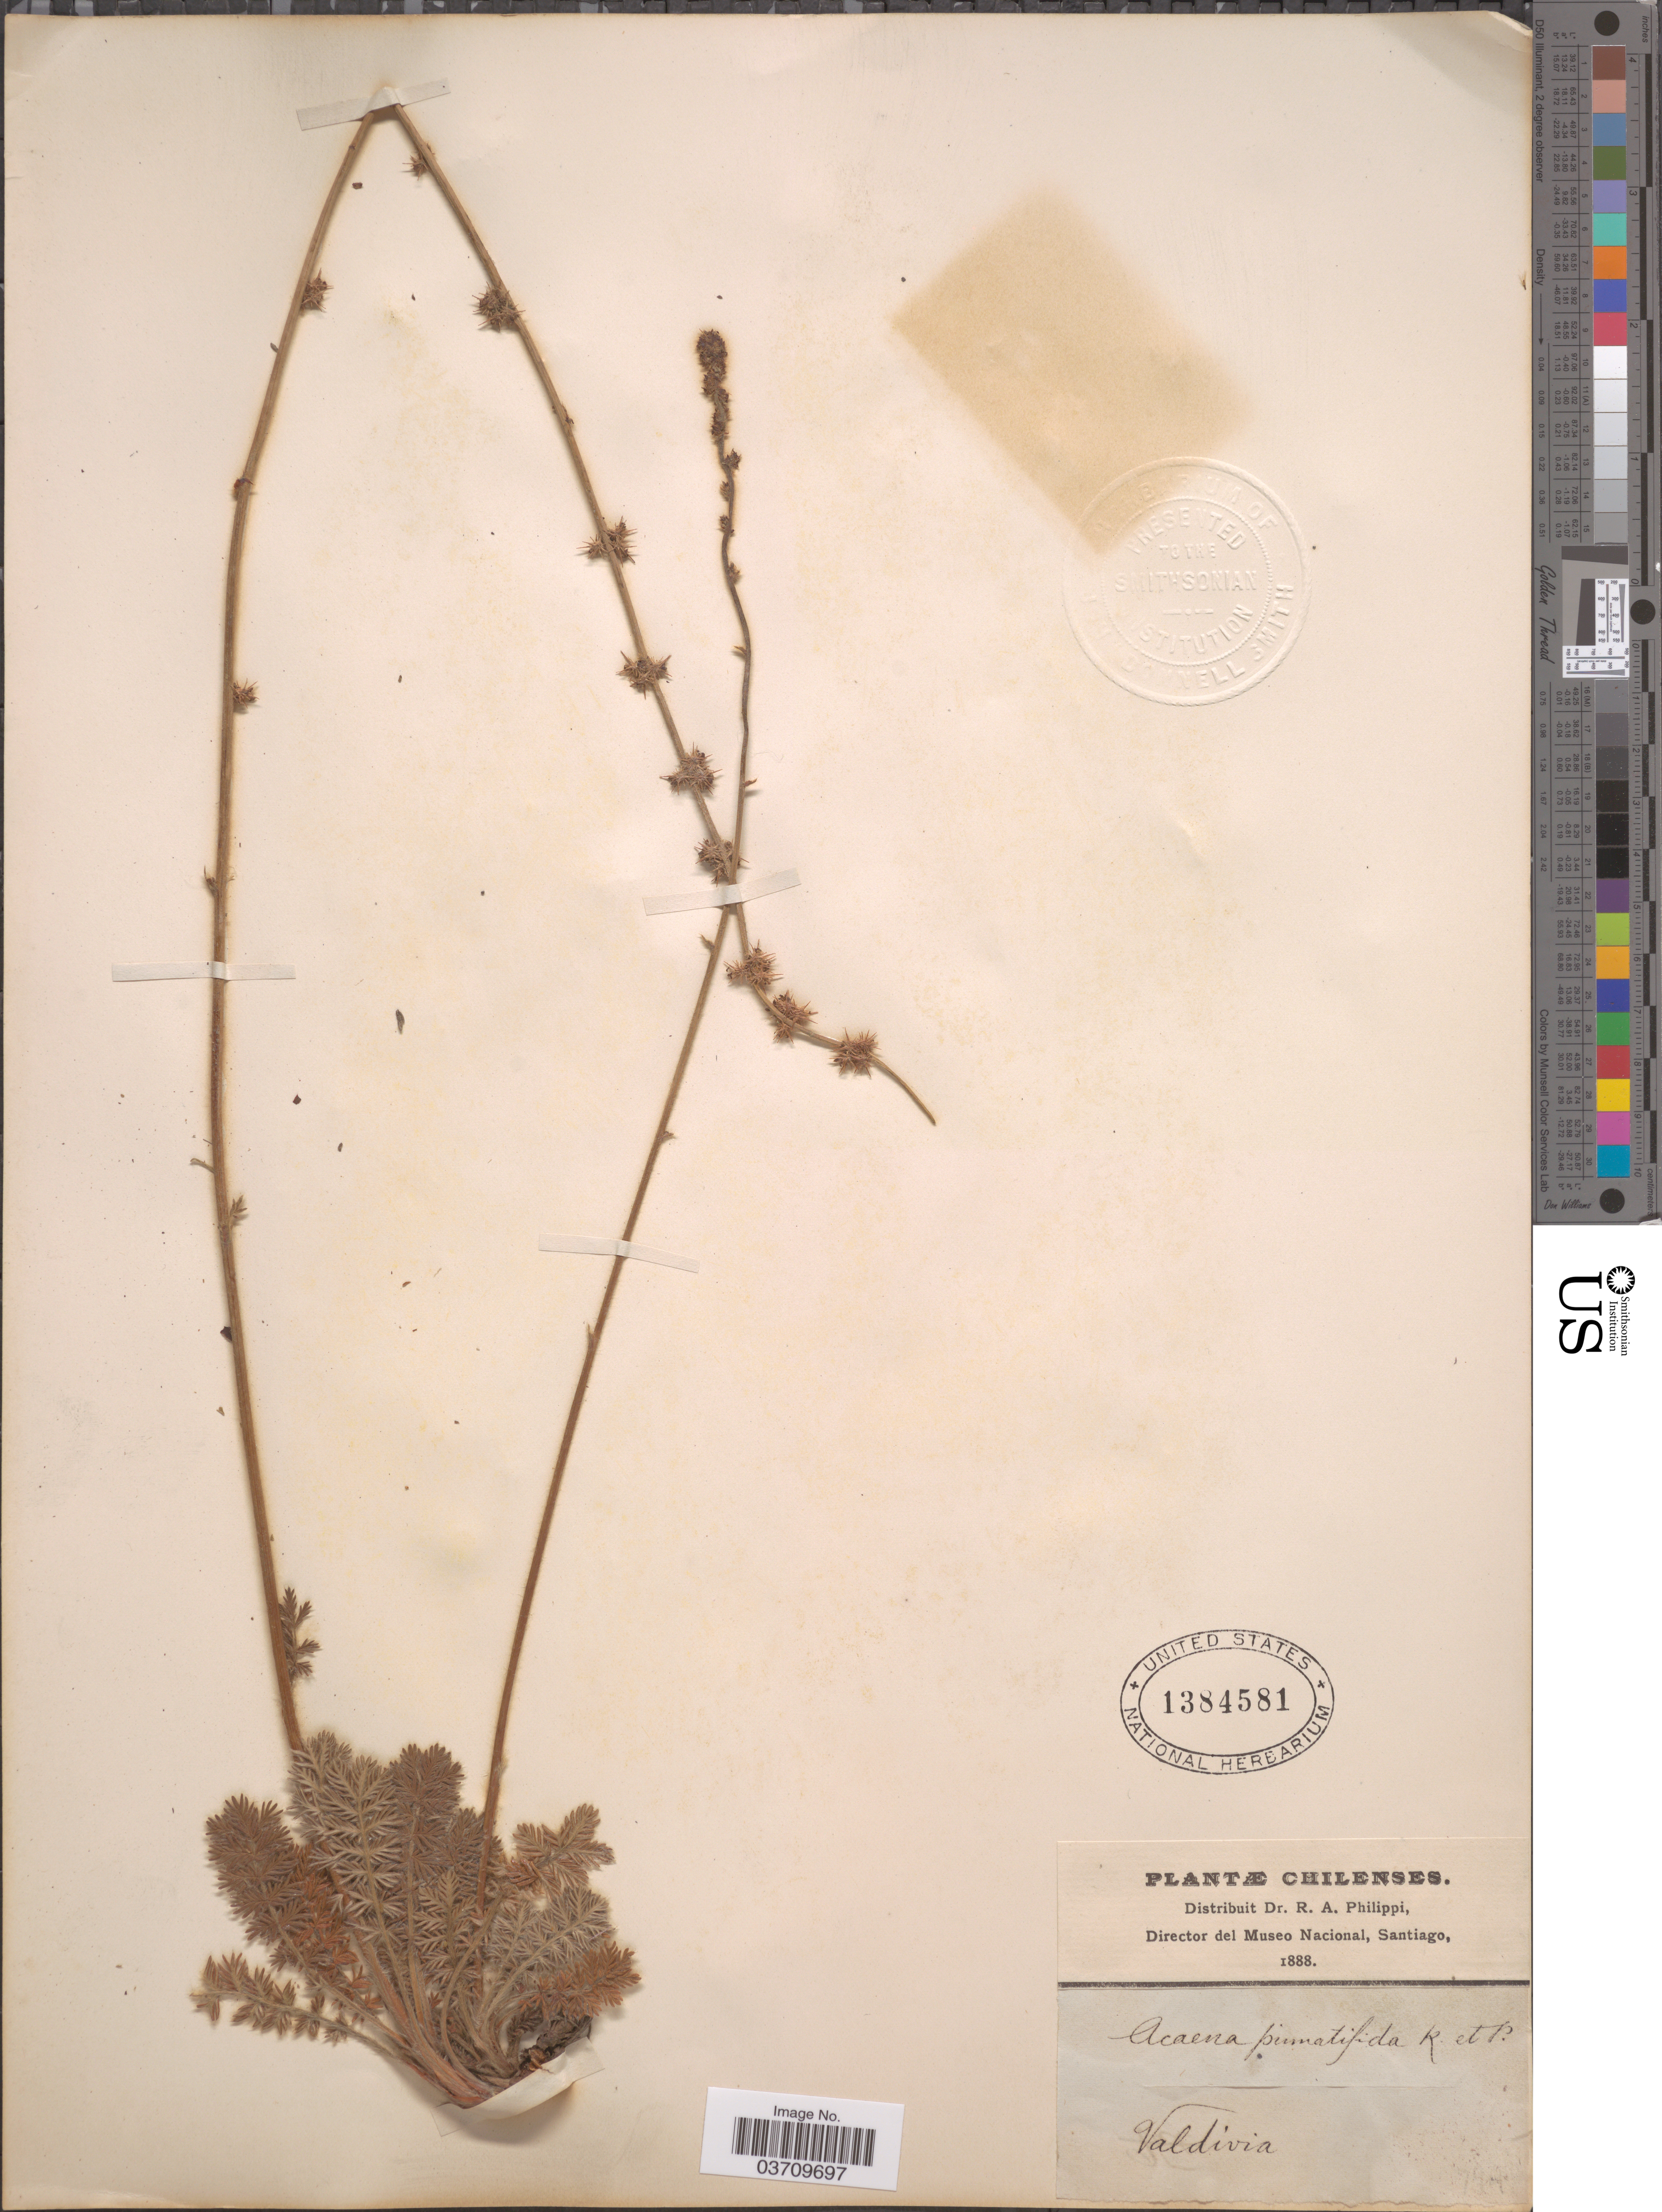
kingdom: Plantae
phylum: Tracheophyta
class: Magnoliopsida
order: Rosales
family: Rosaceae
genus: Acaena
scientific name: Acaena pinnatifida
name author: Ruiz & Pav.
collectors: ex. herb. R.A. Philippi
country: Chile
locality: Valdivia.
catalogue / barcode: US 1384581